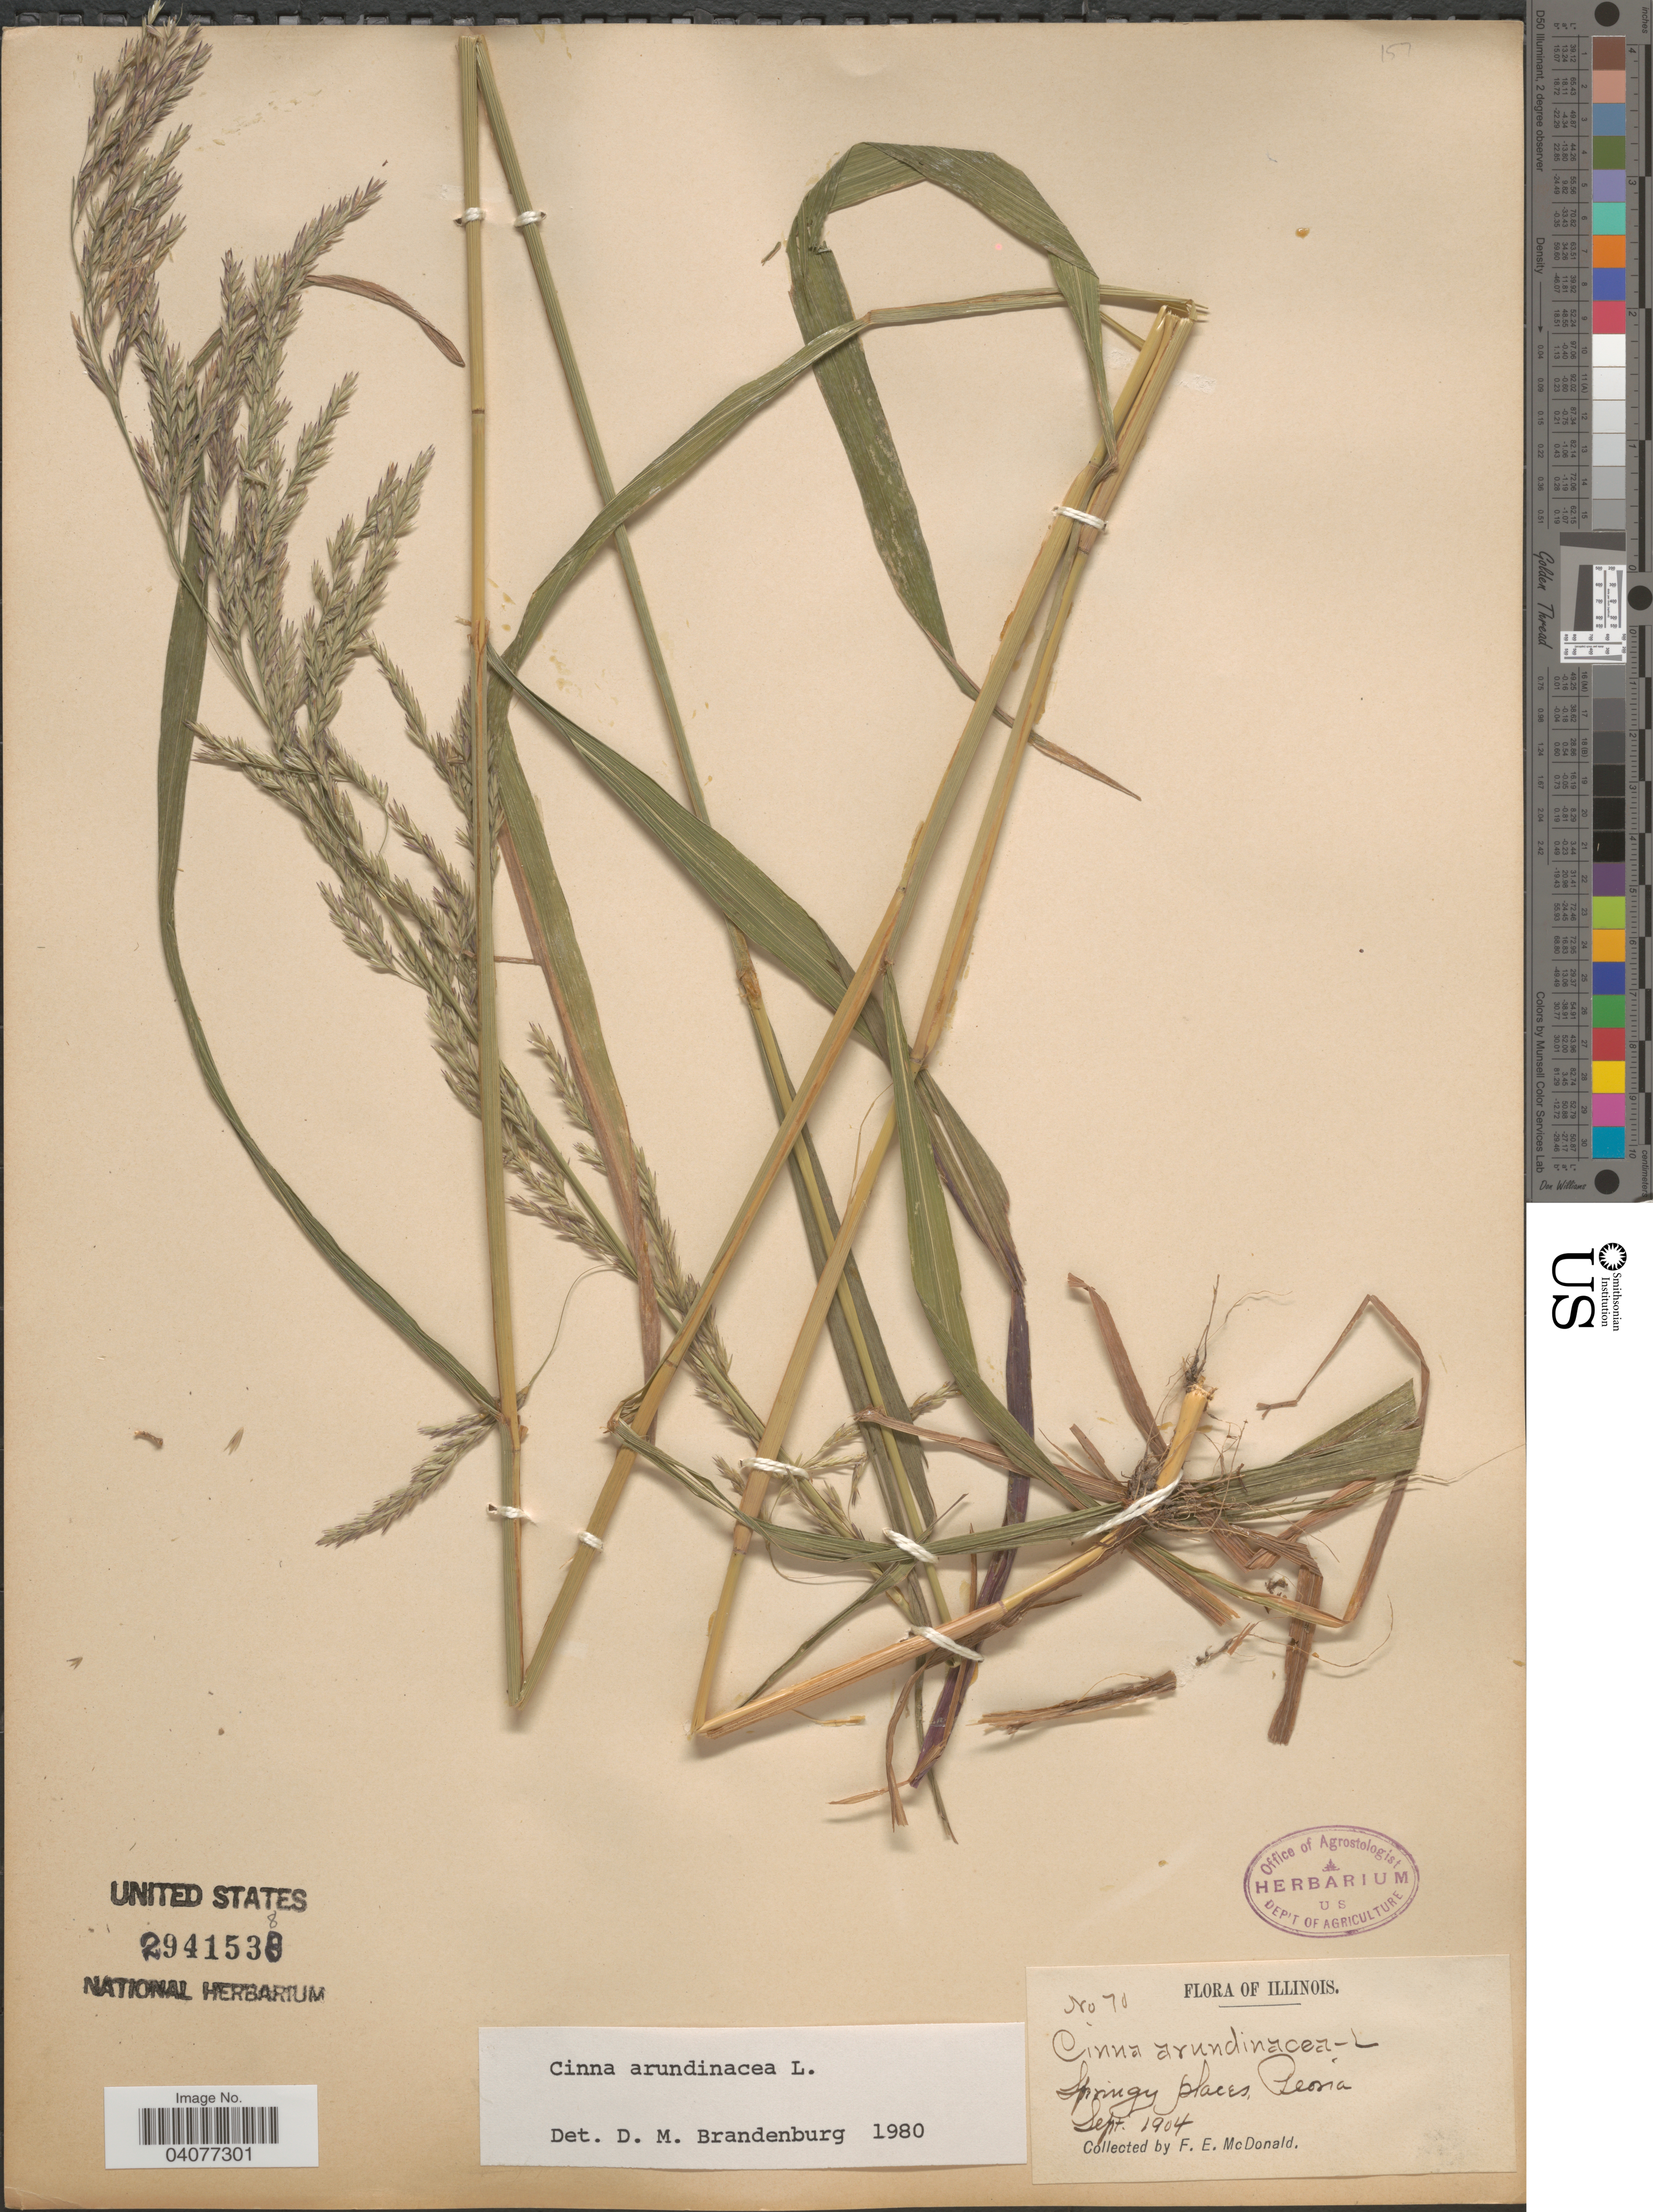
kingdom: Plantae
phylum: Tracheophyta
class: Liliopsida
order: Poales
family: Poaceae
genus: Cinna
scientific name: Cinna arundinacea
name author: L.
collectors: F. E. McDonald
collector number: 70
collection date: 1904-09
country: United States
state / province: Illinois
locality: Springy places. Peoria.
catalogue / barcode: US 2941538